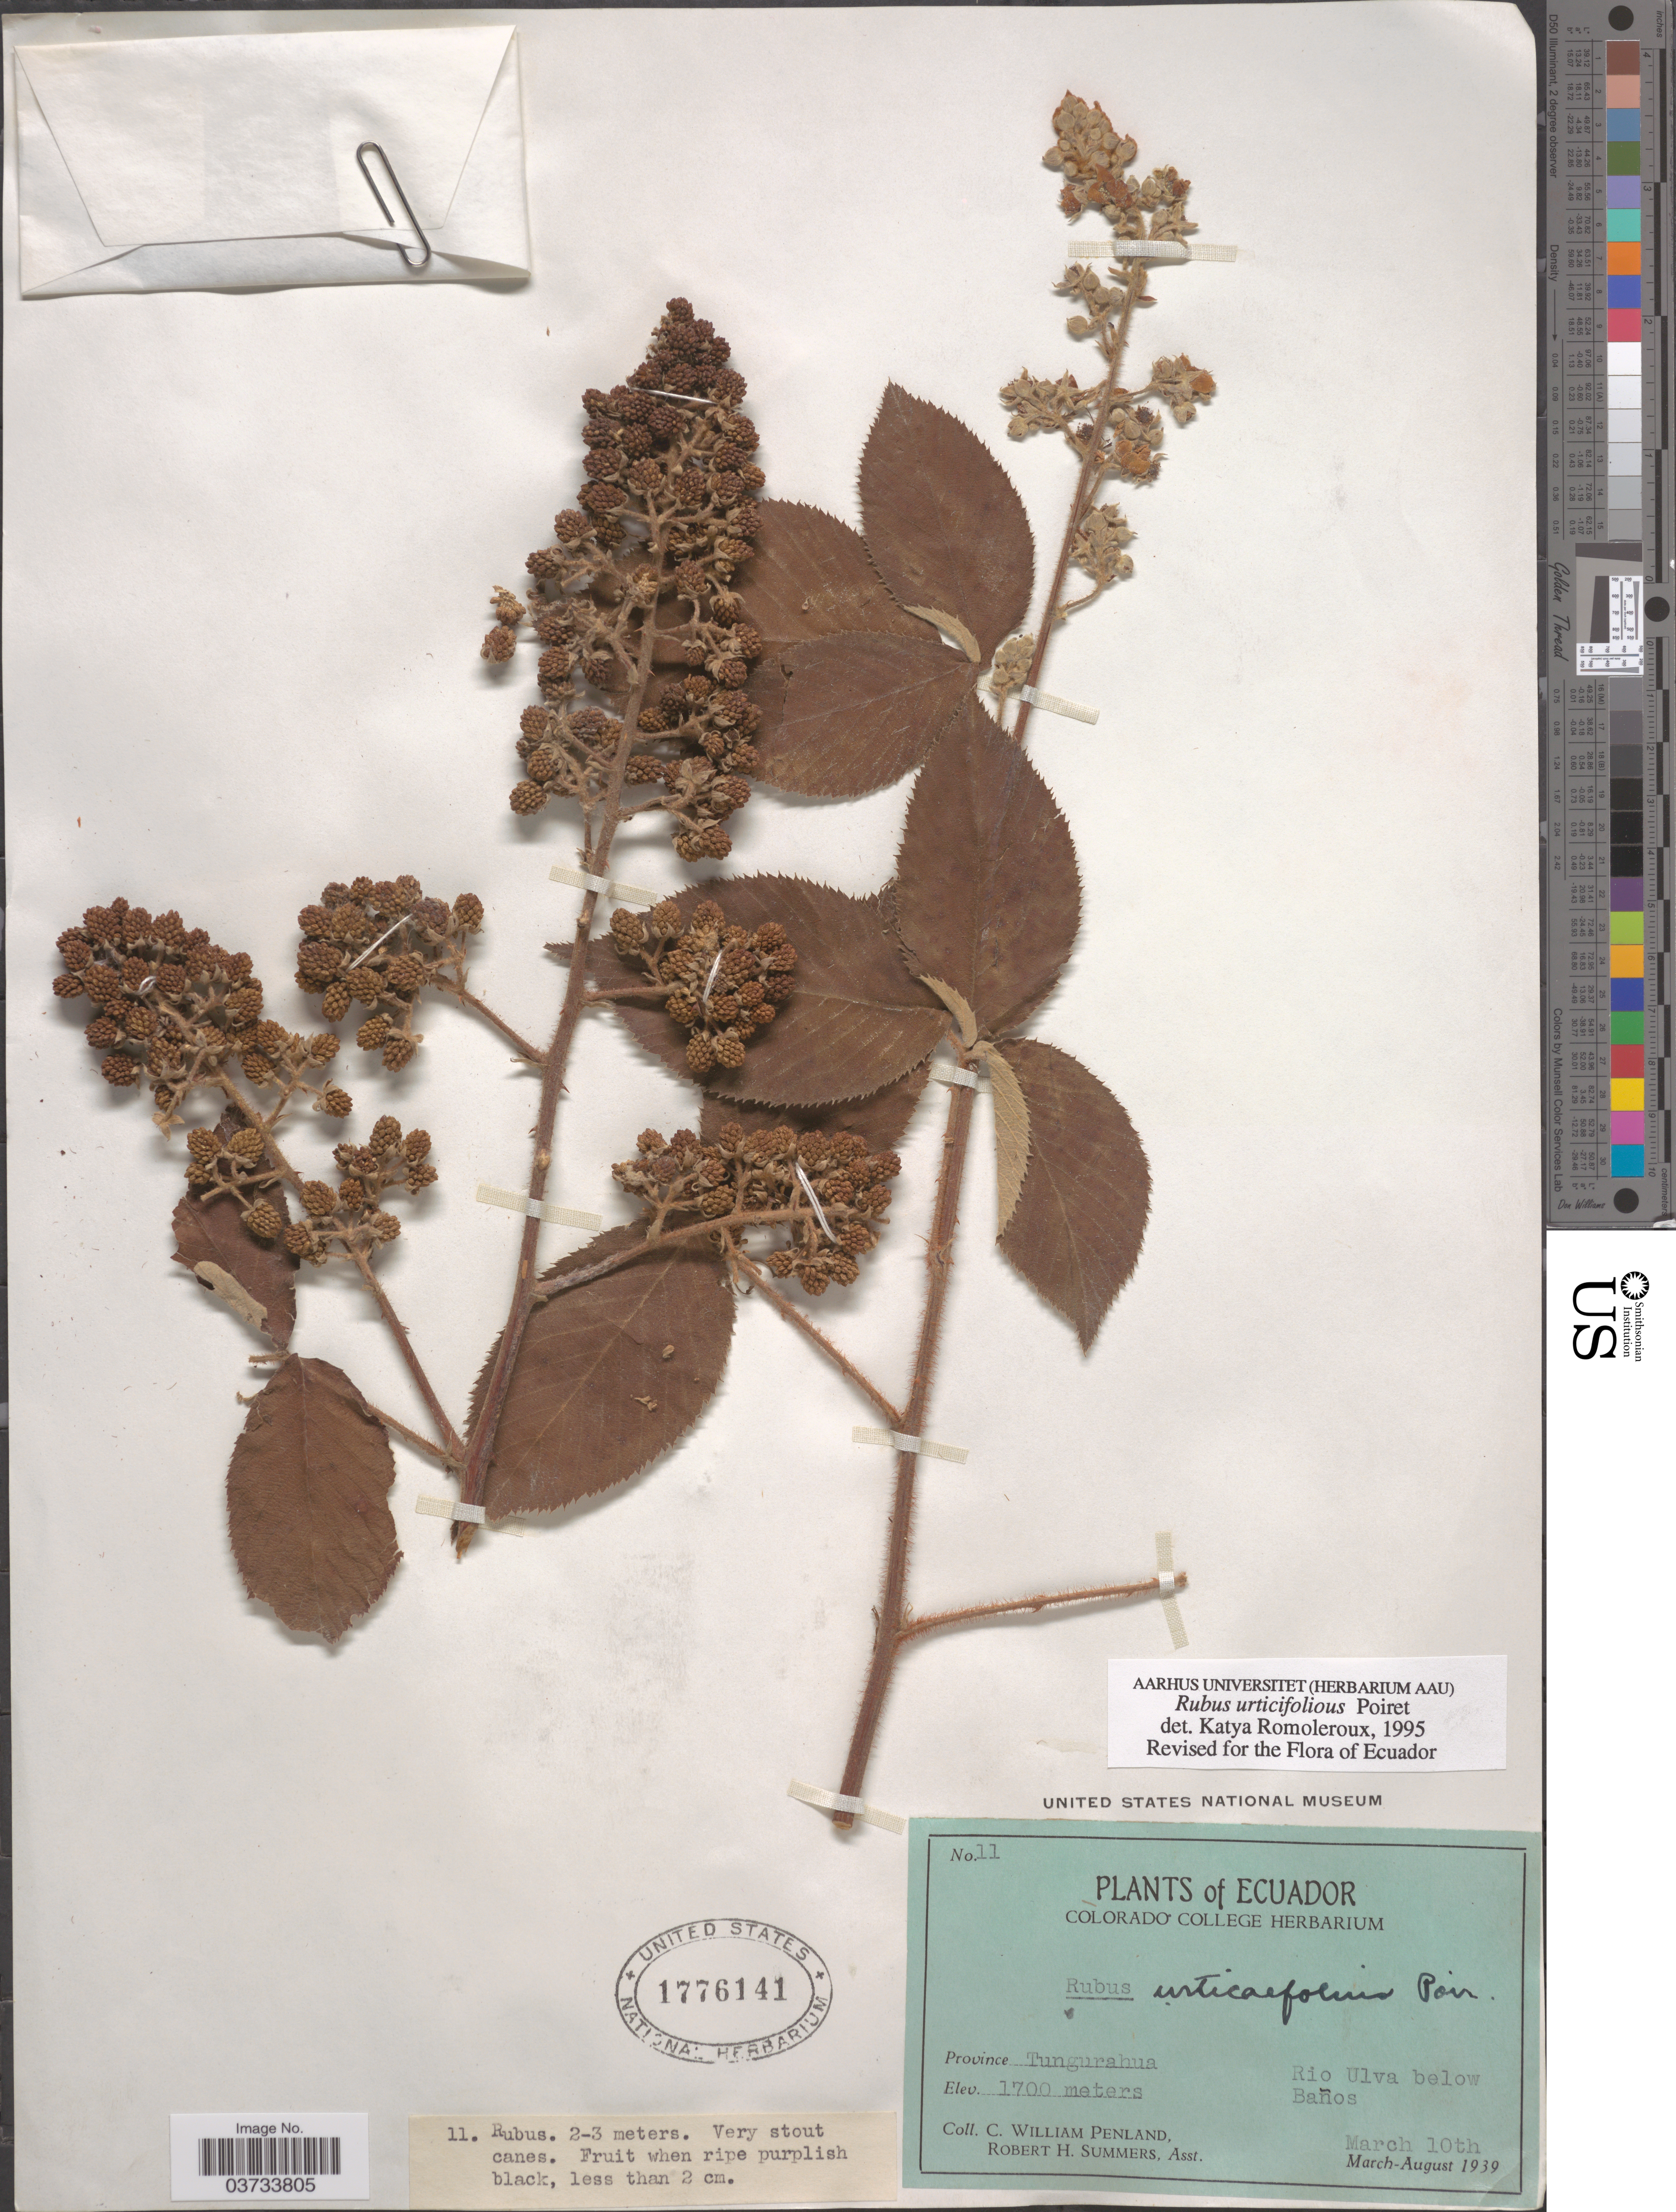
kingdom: Plantae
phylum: Tracheophyta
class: Magnoliopsida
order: Rosales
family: Rosaceae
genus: Rubus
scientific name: Rubus urticifolius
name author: Poir.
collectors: C. W. Penland & R. Summers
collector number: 11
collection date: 1939-03-10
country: Ecuador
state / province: Tungurahua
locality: Rio Ulva below Baños.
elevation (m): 1700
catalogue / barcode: US 1776141